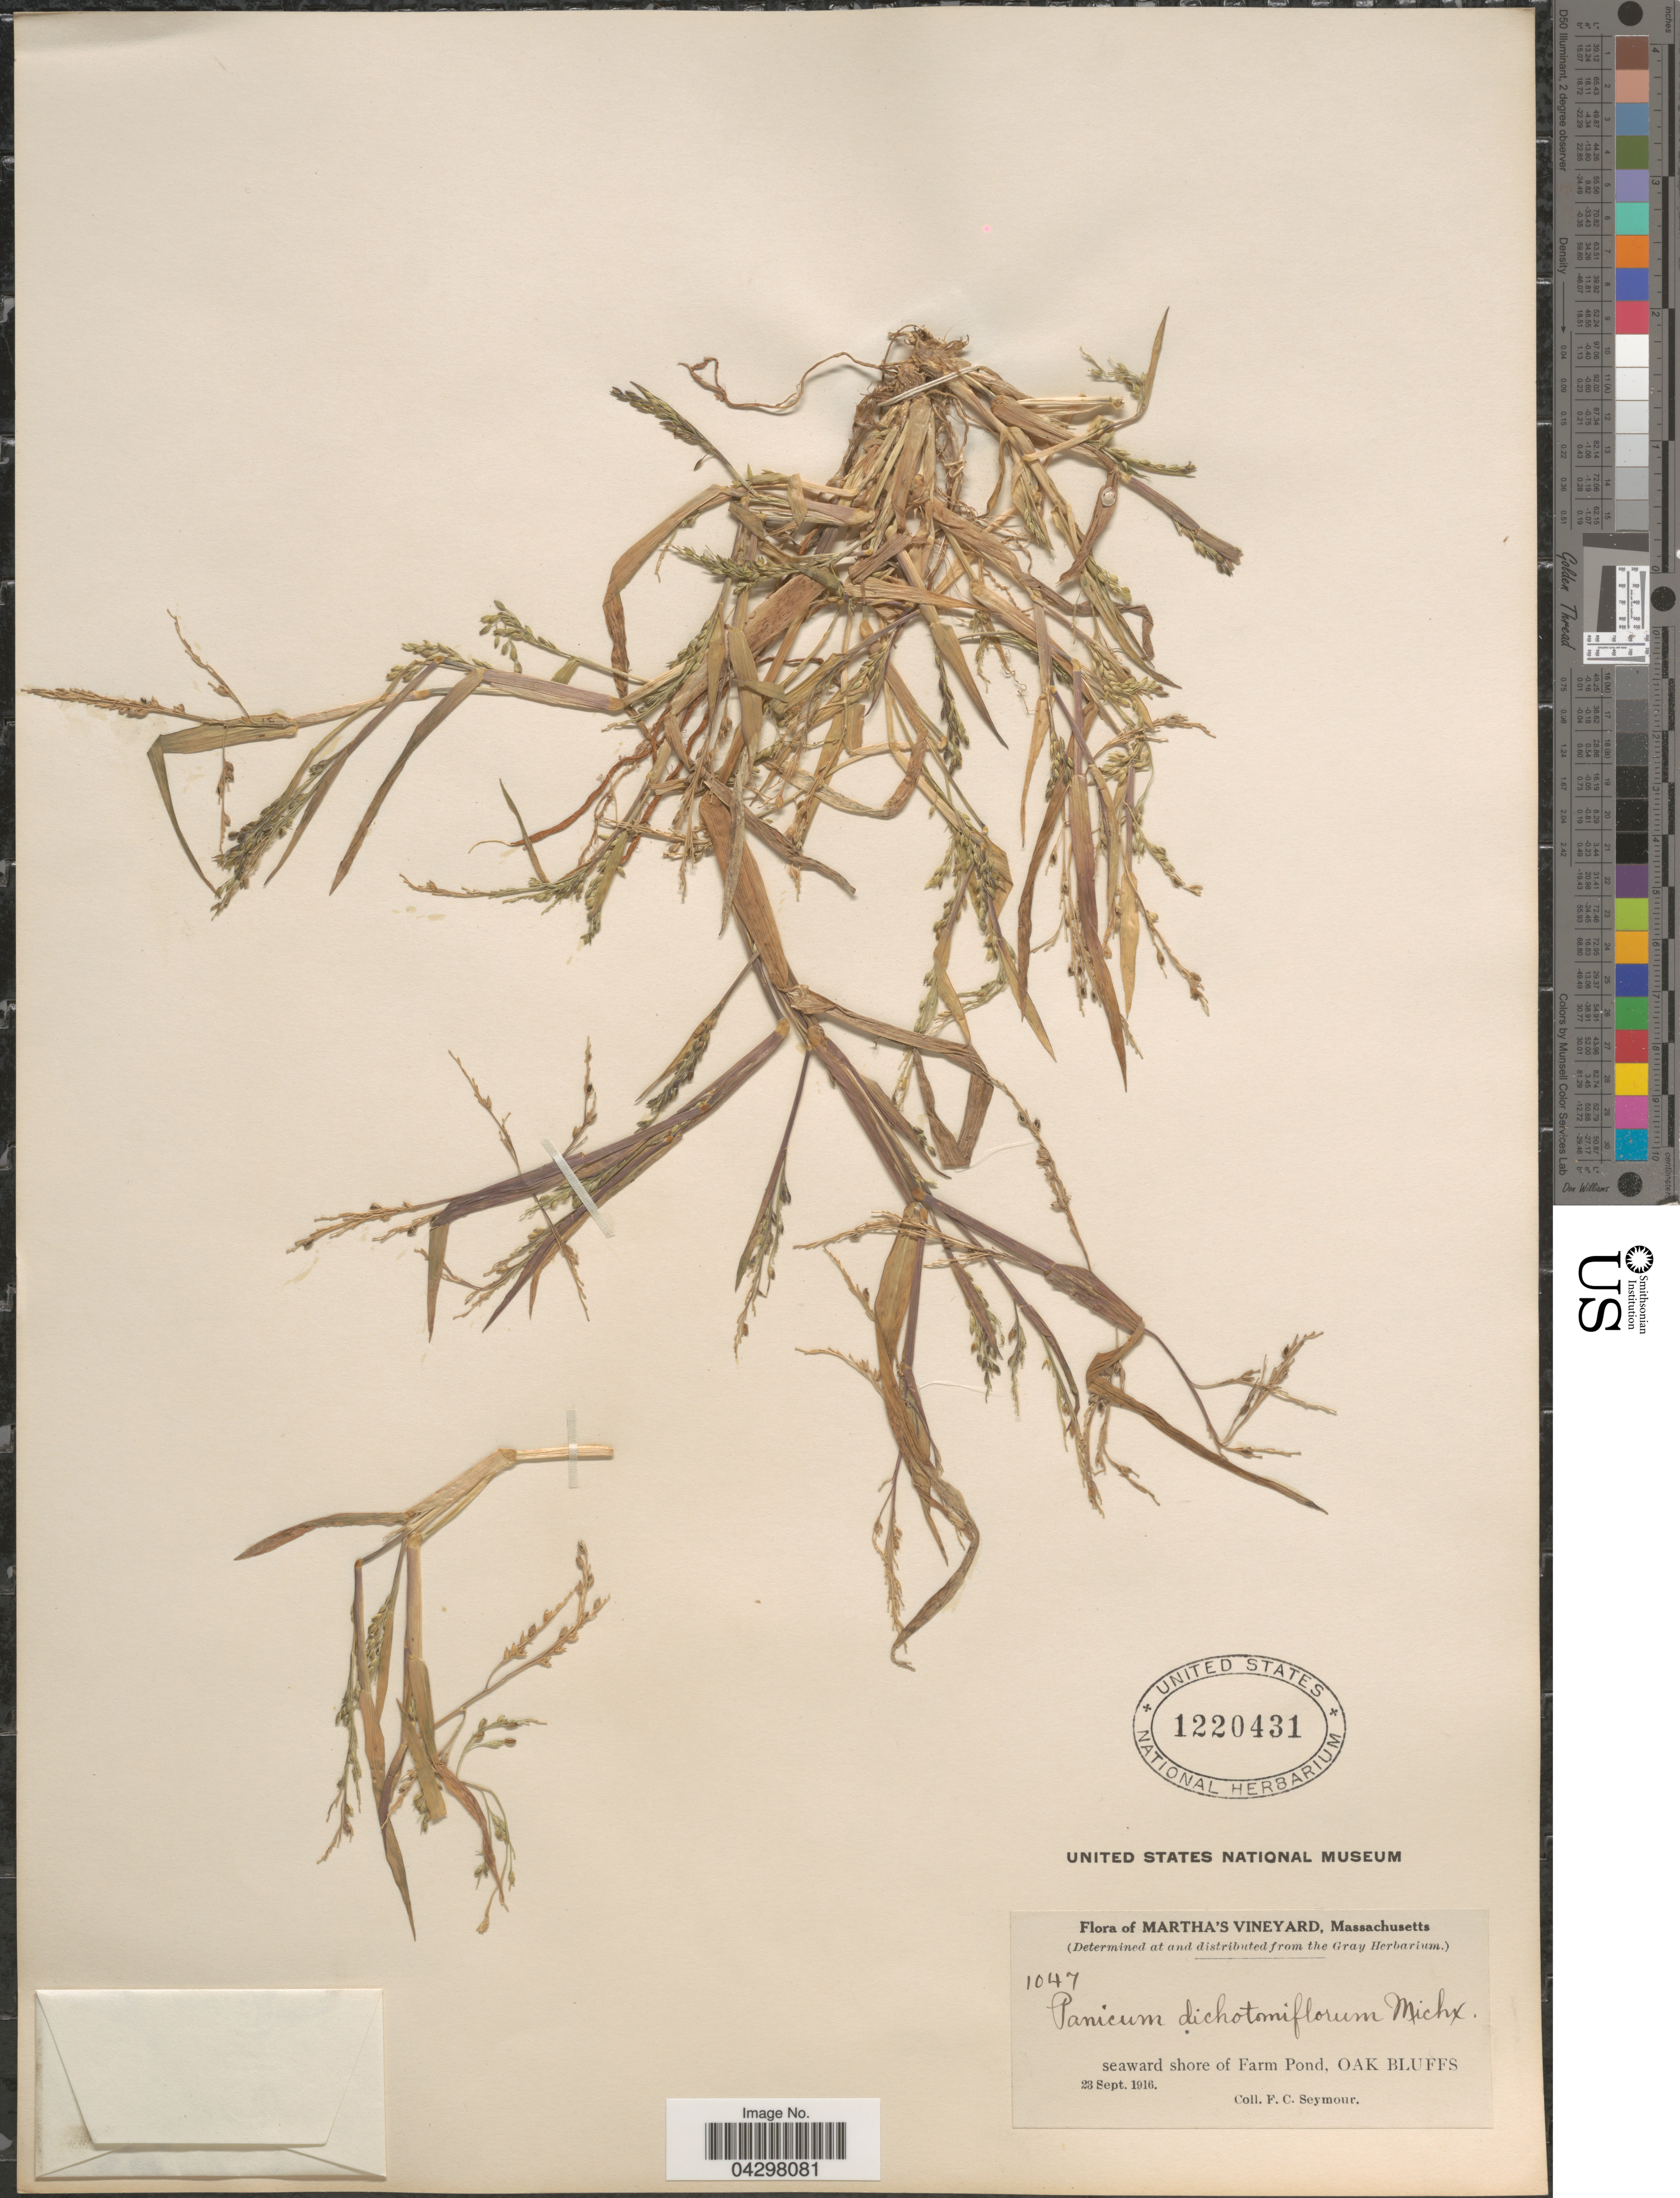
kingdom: Plantae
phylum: Tracheophyta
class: Liliopsida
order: Poales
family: Poaceae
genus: Panicum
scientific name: Panicum dichotomiflorum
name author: Michx.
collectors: F. C. Seymour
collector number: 1047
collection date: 1916-09-23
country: United States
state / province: Massachusetts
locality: Martha's Vineyard. Seaward shore of Farm Pond, Oak Bluffs.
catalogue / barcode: US 1220431